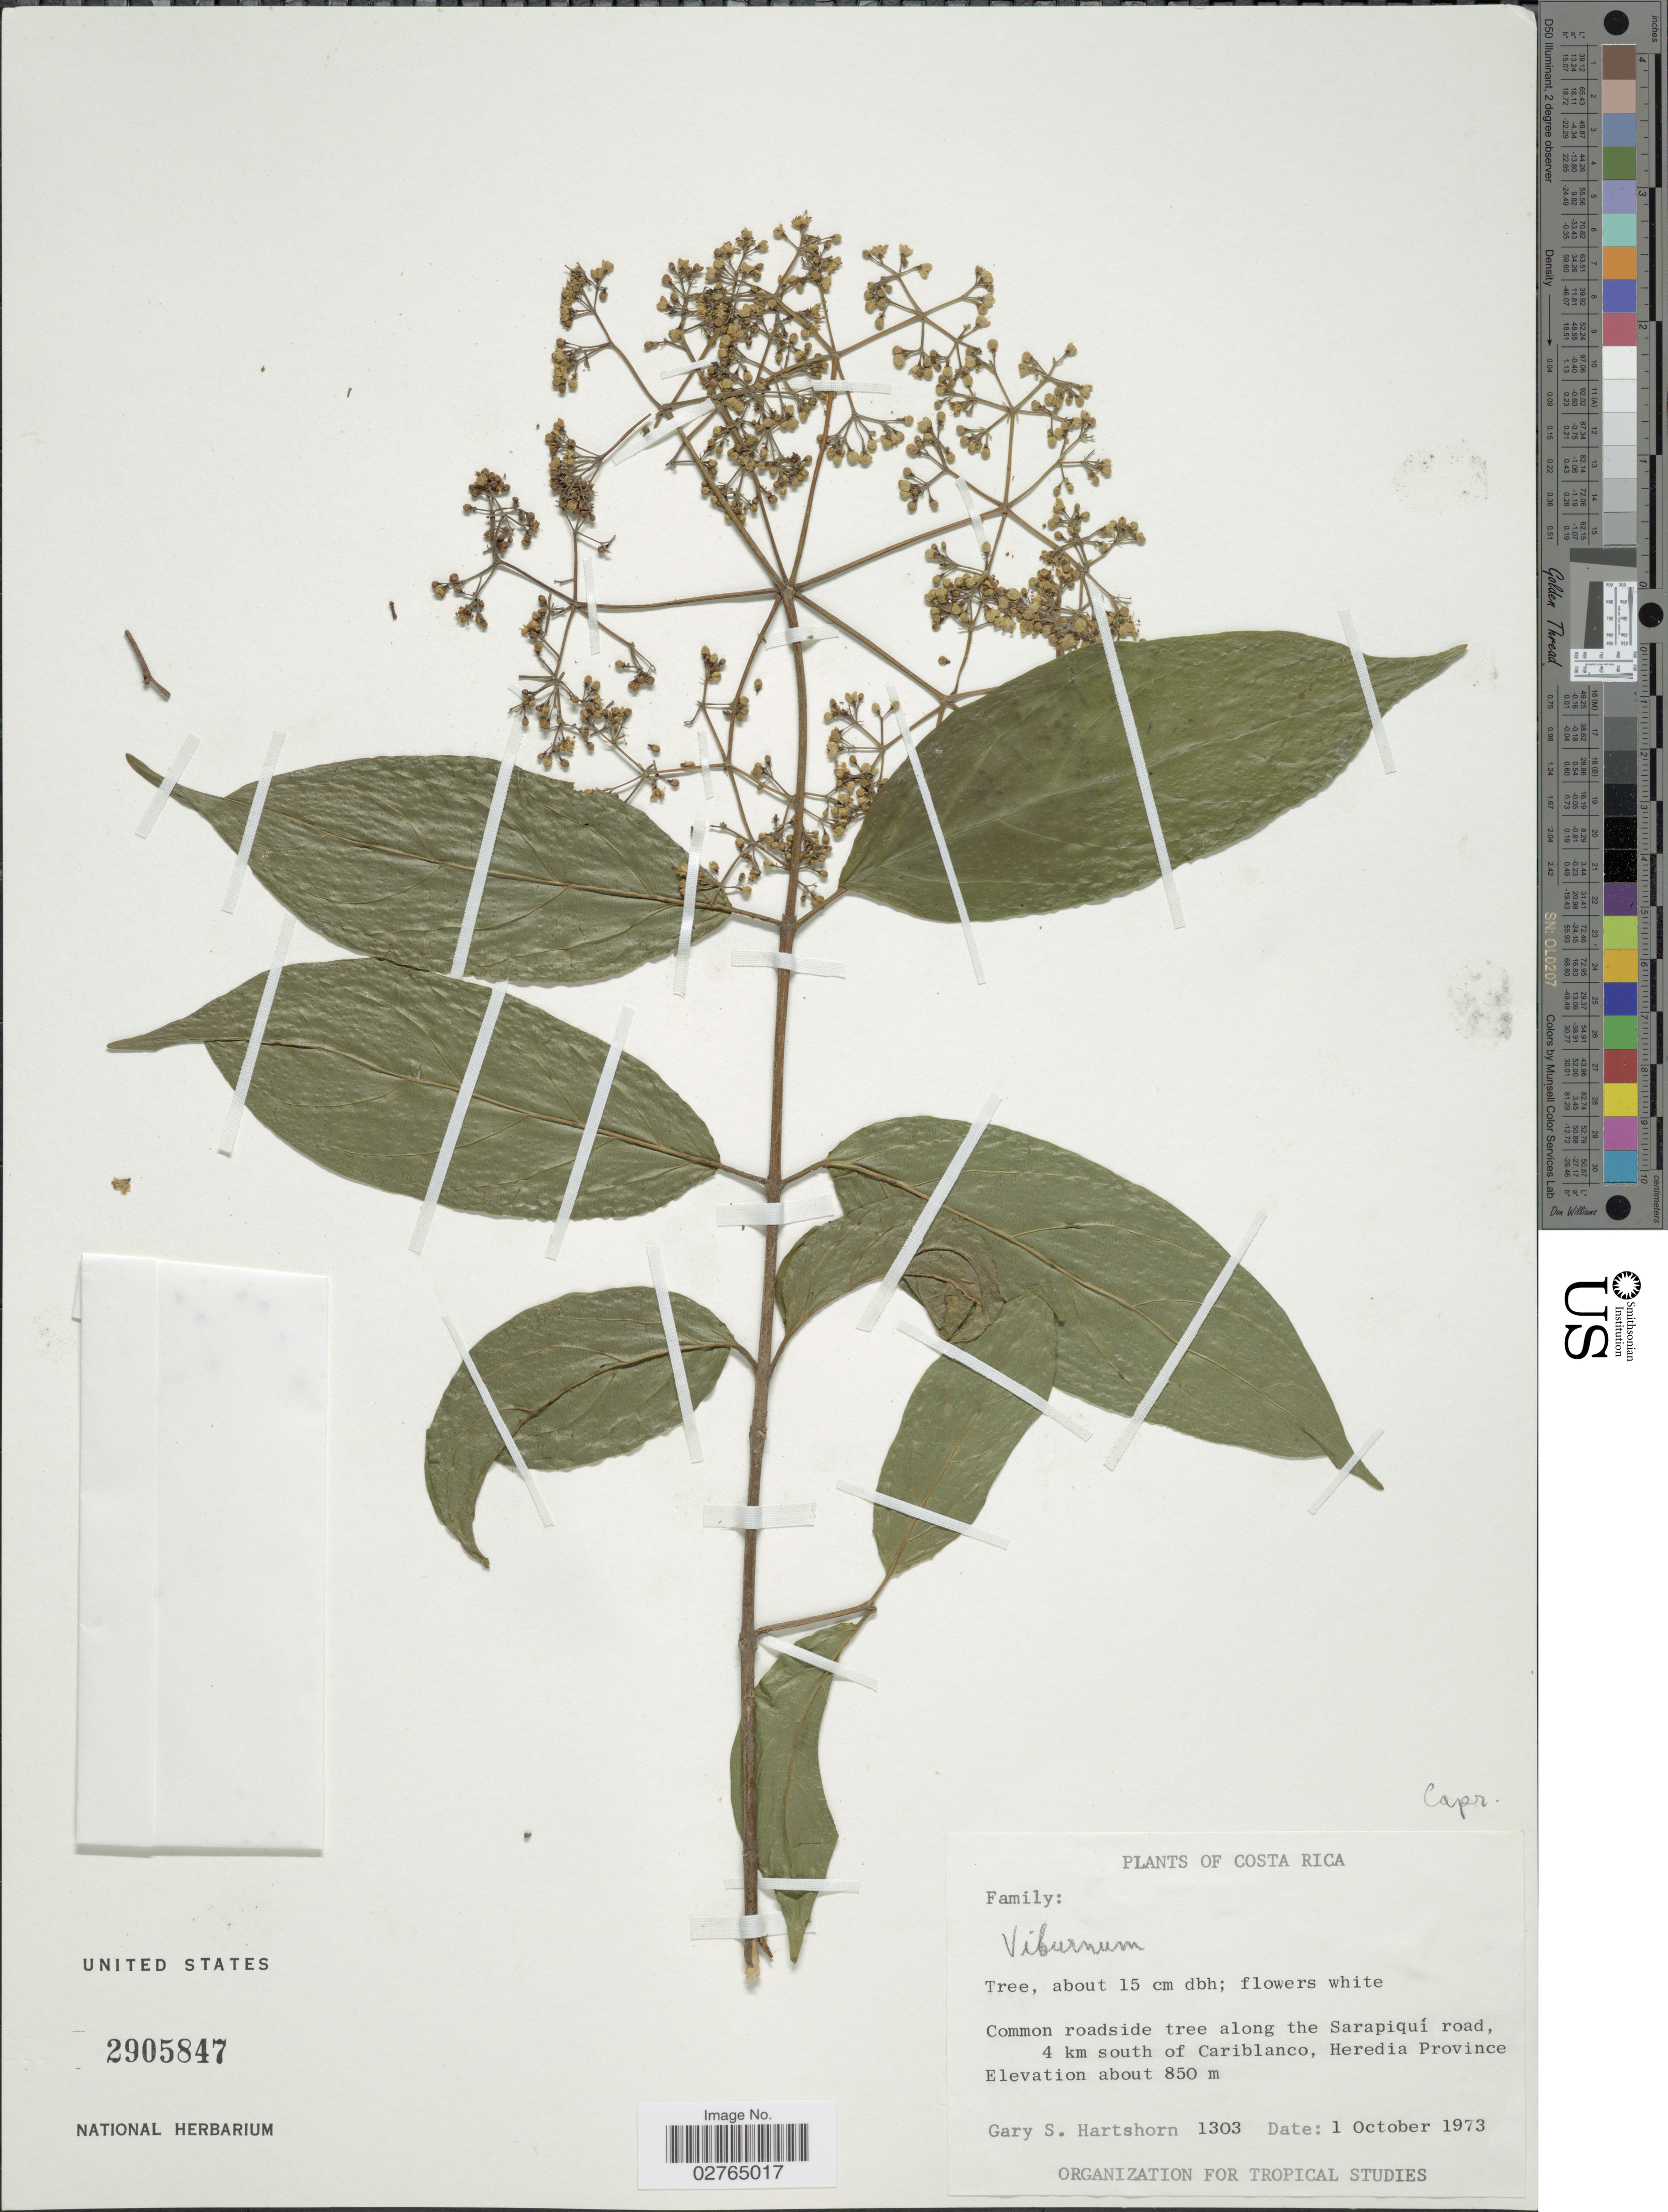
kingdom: Plantae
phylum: Tracheophyta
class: Magnoliopsida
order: Dipsacales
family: Viburnaceae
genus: Viburnum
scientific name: Viburnum sp.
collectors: G. Hartshorn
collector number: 1303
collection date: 1973-10-01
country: Costa Rica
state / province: Heredia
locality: Common roadside tree along the Sarapiquí road, 4 km south of Cariblanco.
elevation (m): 850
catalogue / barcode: US 2905847